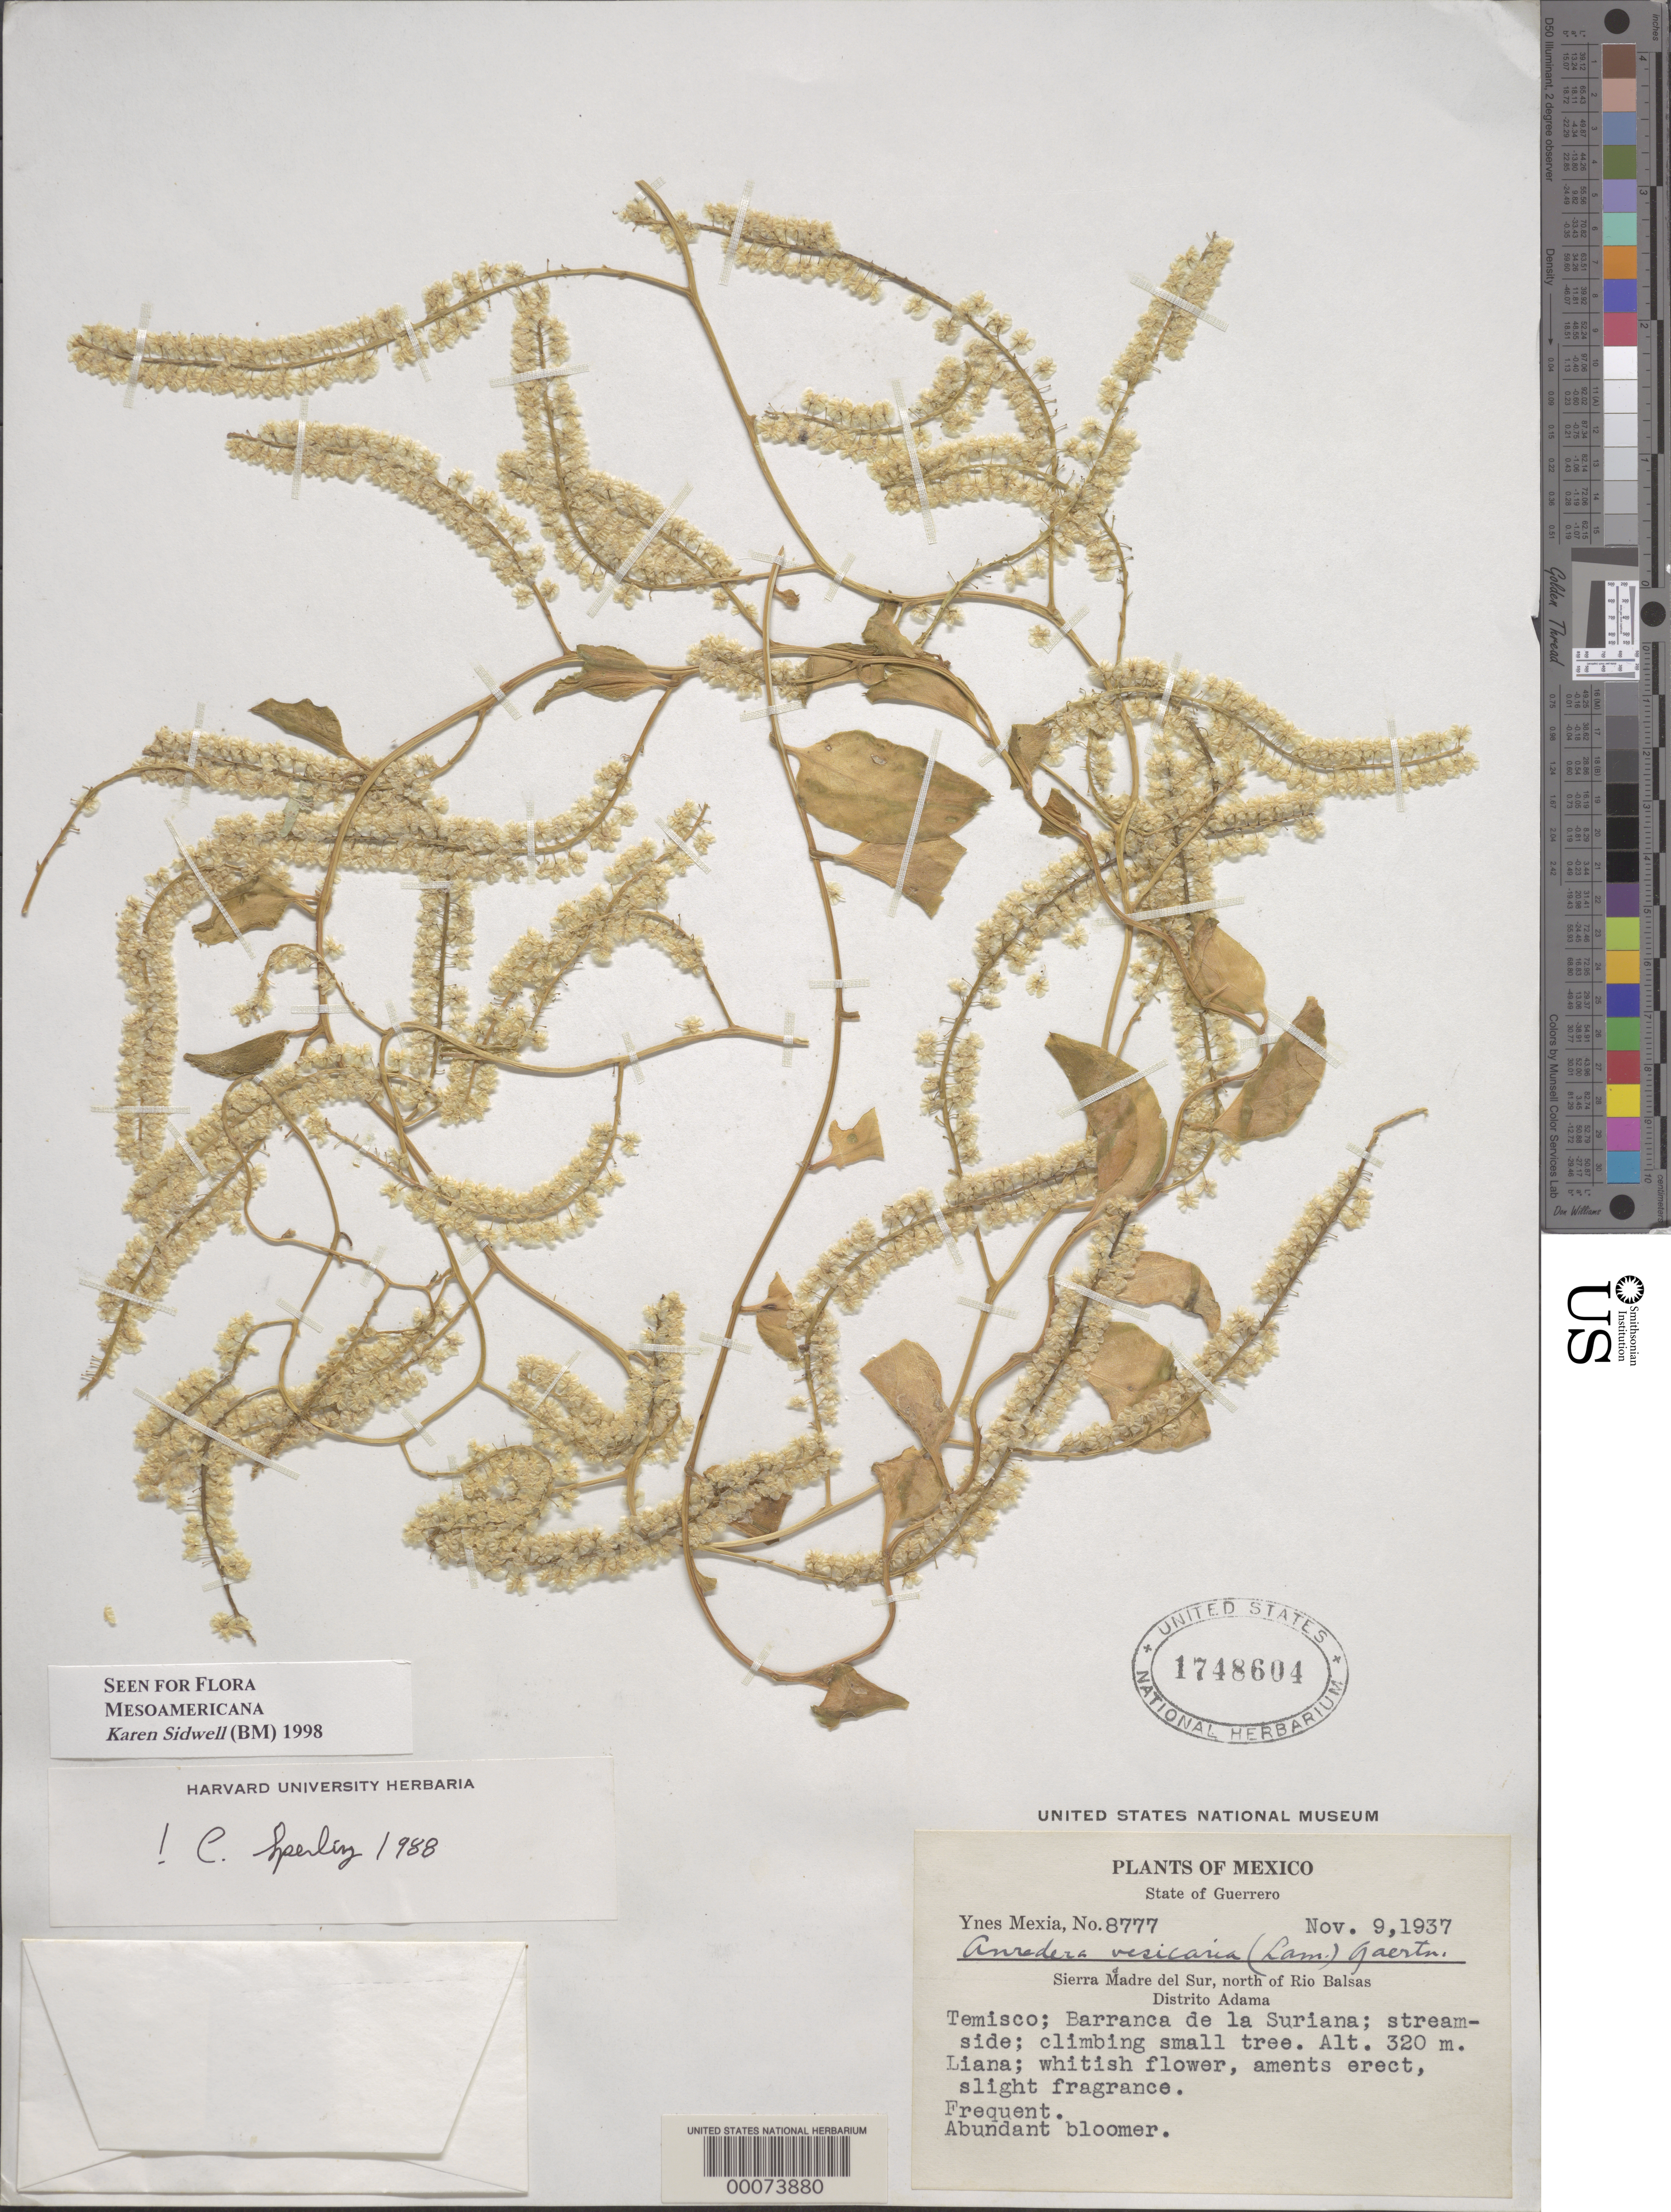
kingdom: Plantae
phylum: Tracheophyta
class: Magnoliopsida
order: Caryophyllales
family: Basellaceae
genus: Anredera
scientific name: Anredera vesicaria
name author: (Lam.) C.F. Gaertn.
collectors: Y. Mexia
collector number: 8777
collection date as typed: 09 Nov 1937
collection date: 1937-11-09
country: Mexico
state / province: Guerrero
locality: Sierra Madre del Sur, N of Rio Balsas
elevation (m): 320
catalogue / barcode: US 1748604